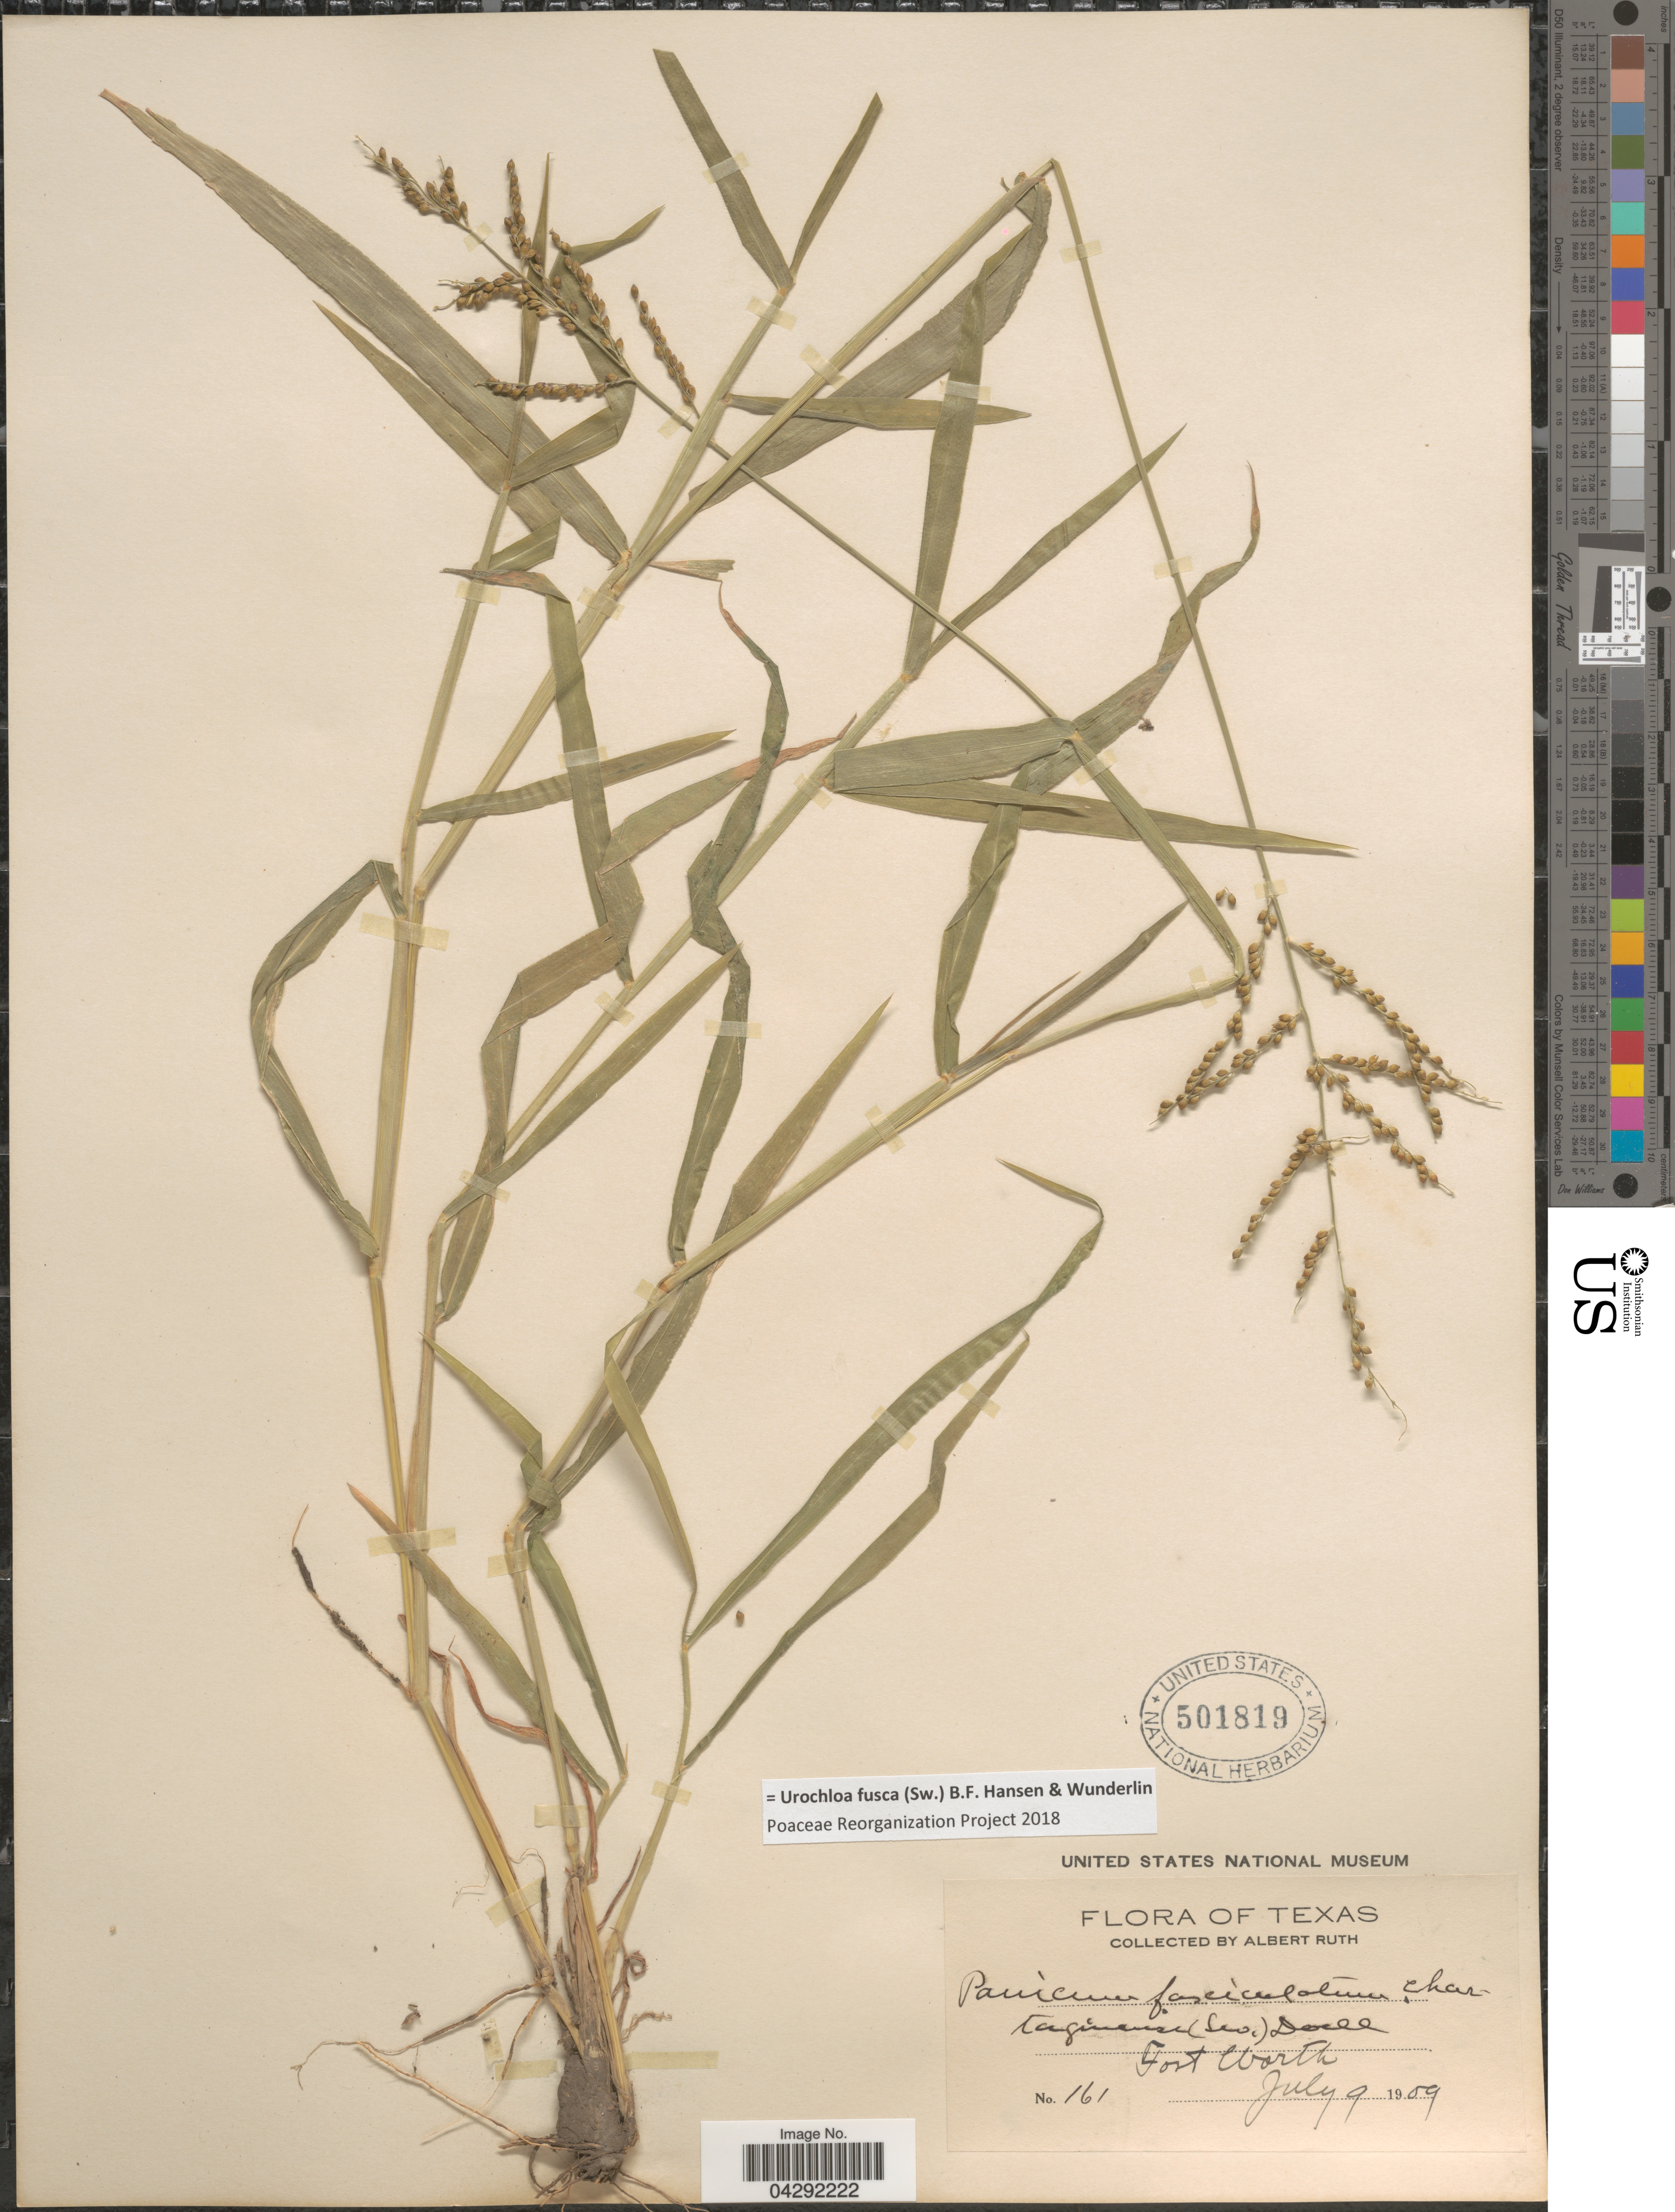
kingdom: Plantae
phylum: Tracheophyta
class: Liliopsida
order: Poales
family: Poaceae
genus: Urochloa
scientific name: Urochloa fusca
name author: (Sw.) B.F. Hansen & Wunderlin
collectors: A. Ruth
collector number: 161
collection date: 1909-07-09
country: United States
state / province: Texas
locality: Fort Worth.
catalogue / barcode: US 501819